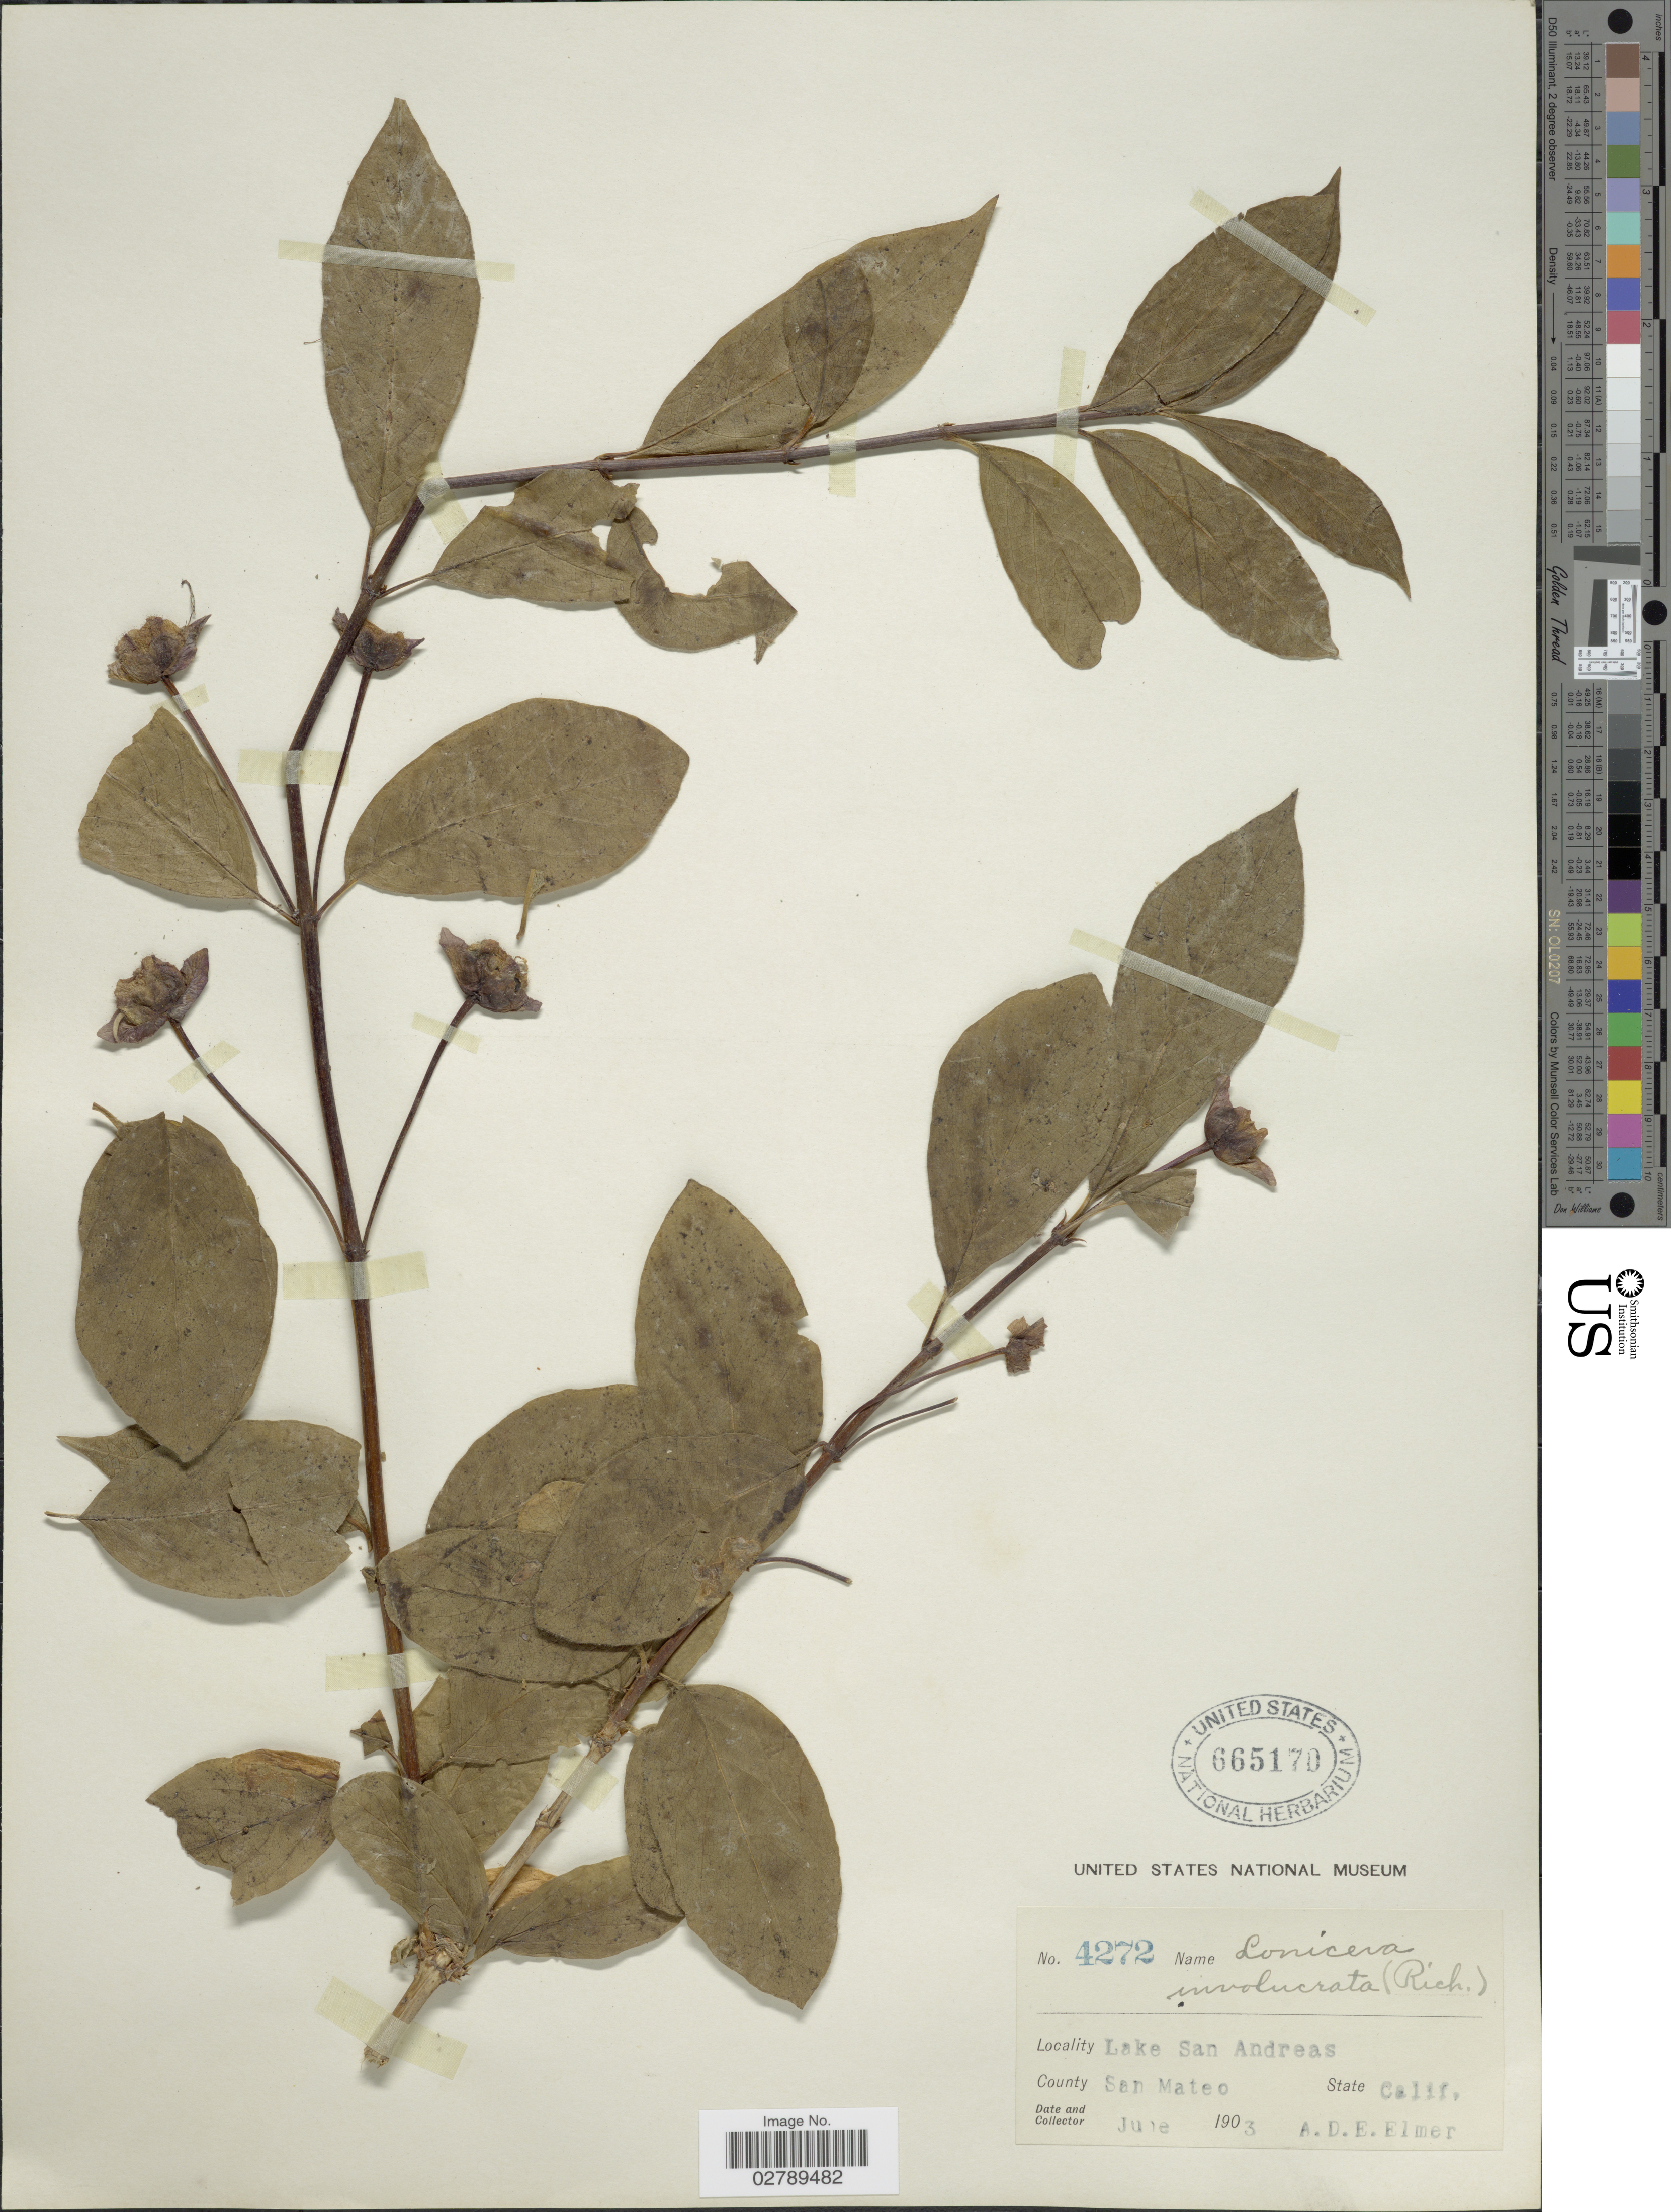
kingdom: Plantae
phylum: Tracheophyta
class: Magnoliopsida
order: Dipsacales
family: Caprifoliaceae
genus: Lonicera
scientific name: Lonicera involucrata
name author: (Richardson) Banks ex Spreng.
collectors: A. D. E. Elmer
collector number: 4272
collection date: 1903-06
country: United States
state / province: California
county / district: San Mateo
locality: Lake San Andreas. County San Mateo.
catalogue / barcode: US 665170